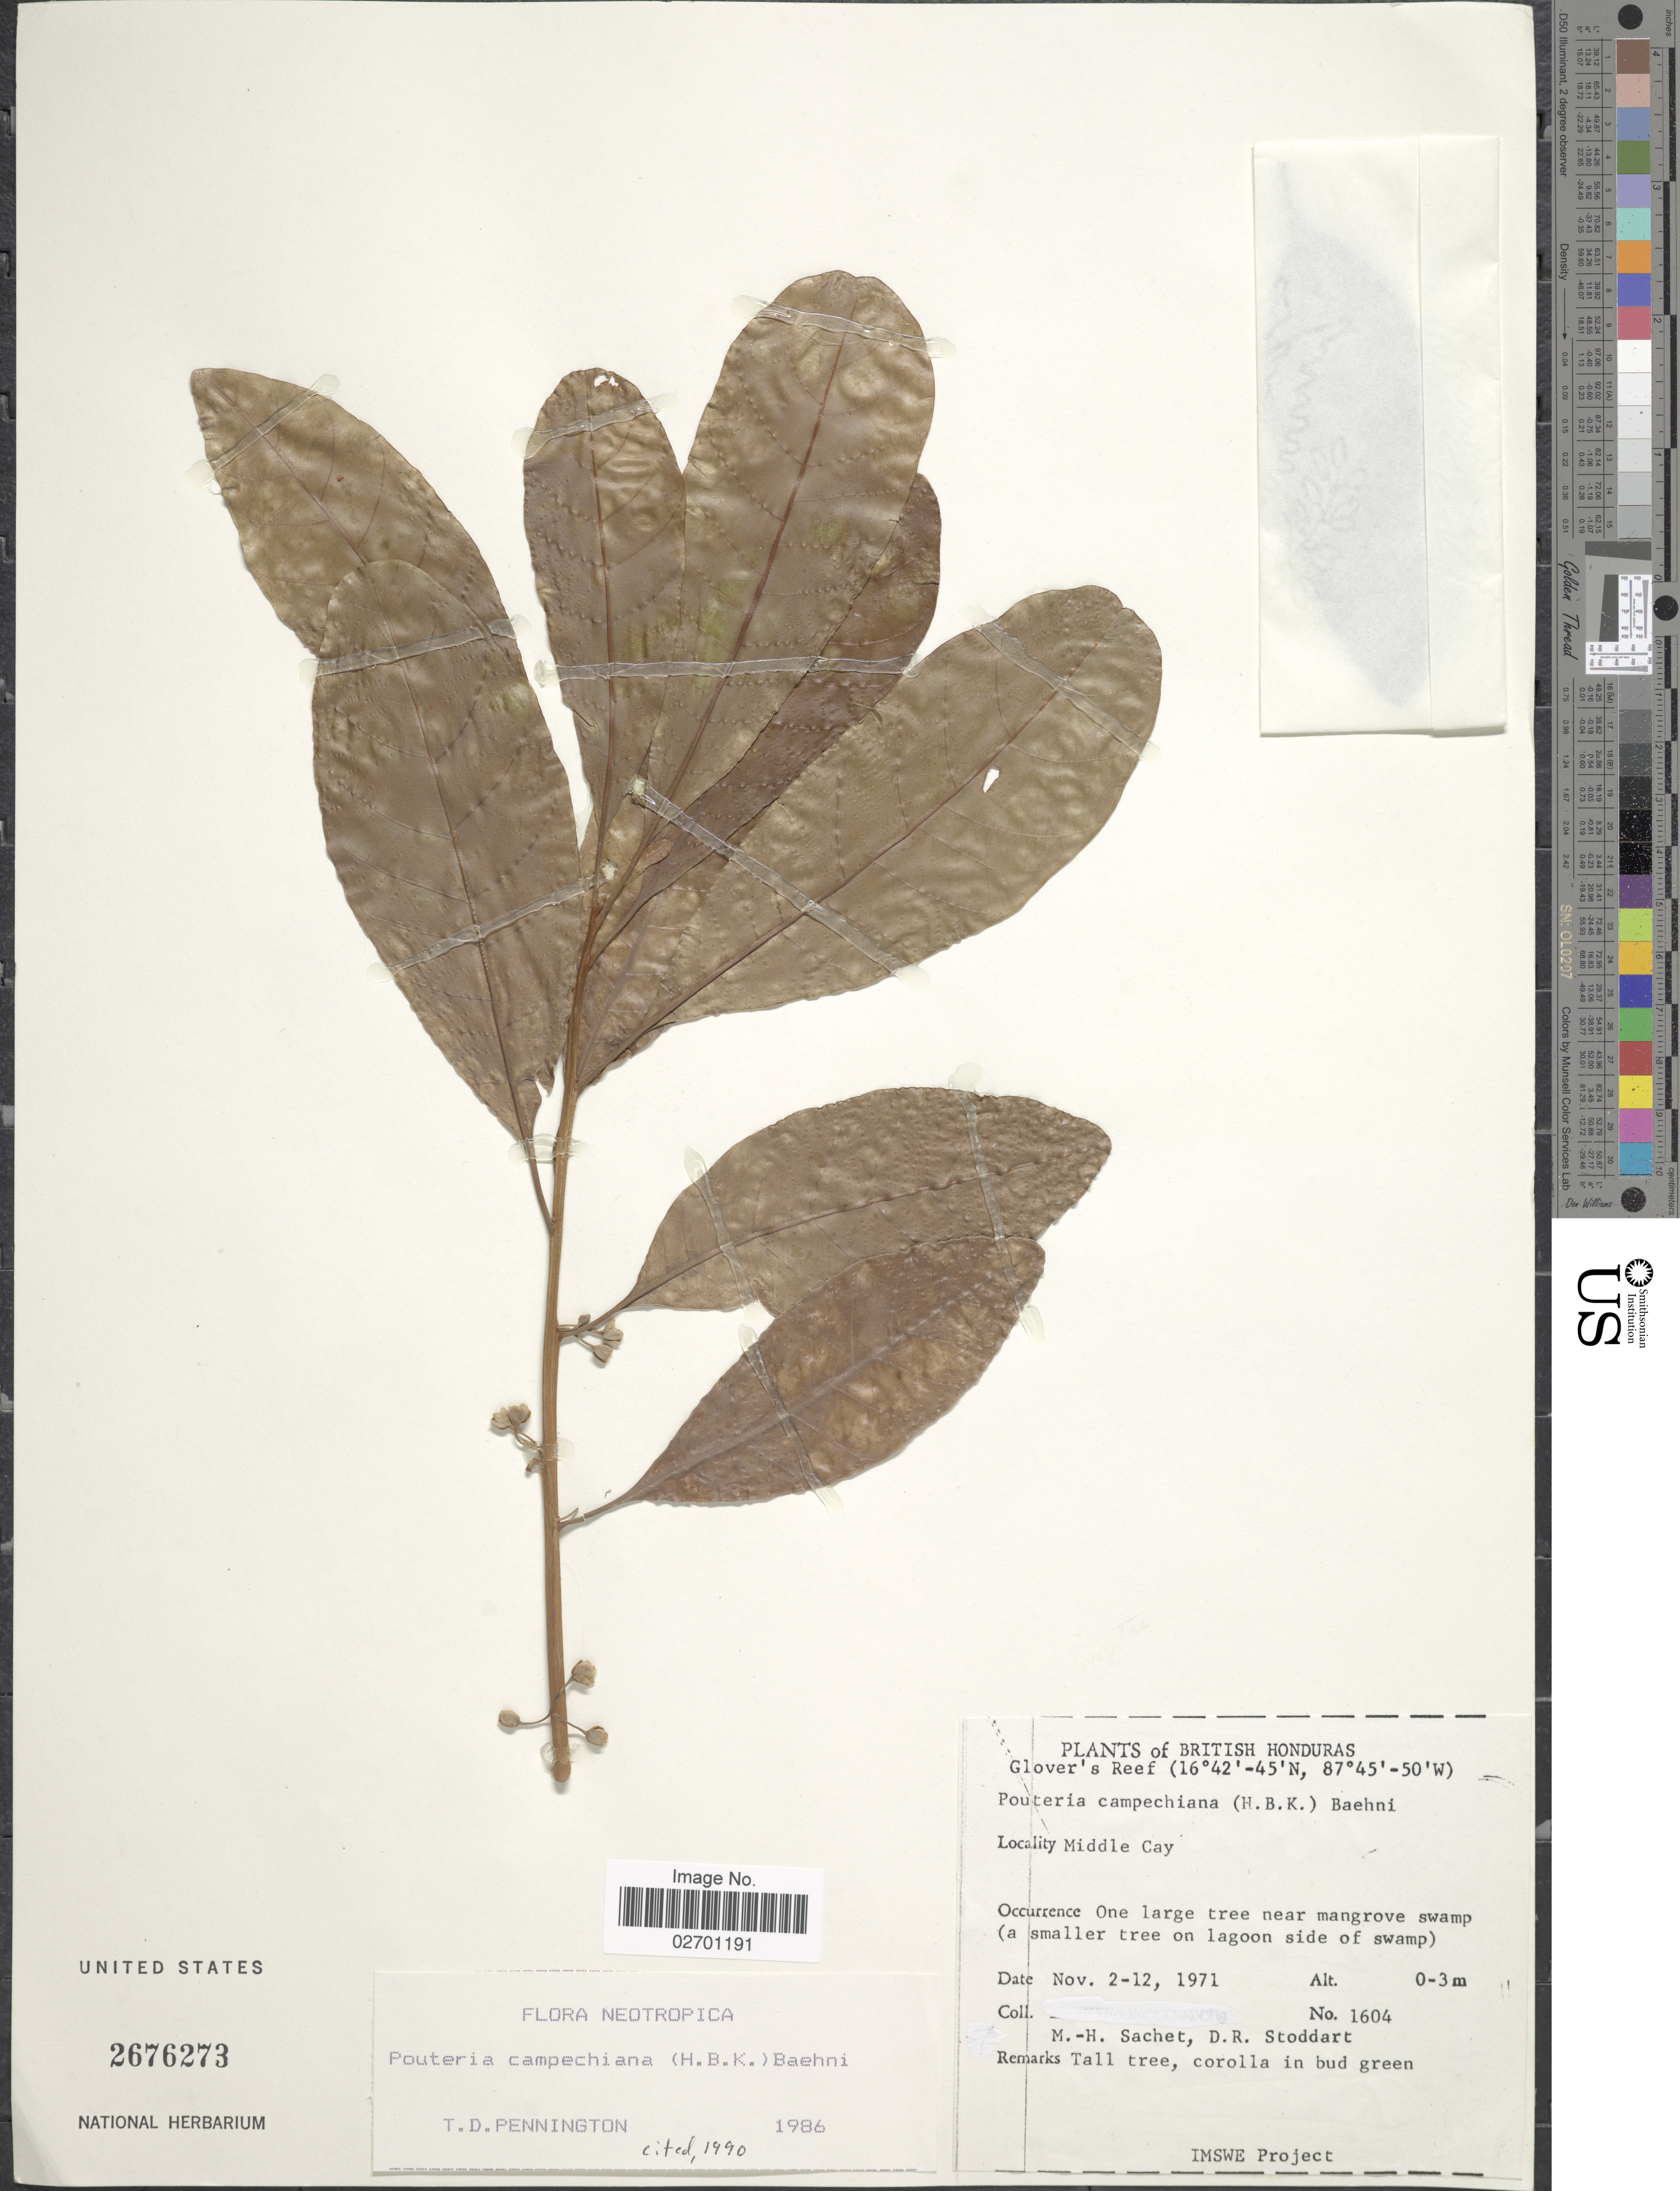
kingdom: Plantae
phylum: Tracheophyta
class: Magnoliopsida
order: Ericales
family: Sapotaceae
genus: Pouteria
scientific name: Pouteria campechiana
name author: (Kunth) Baehni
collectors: M.-H. Sachet & D. R. Stoddart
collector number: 1604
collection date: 1971-11-02/1971-11-12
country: Belize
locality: British Honduras, Glover's Reef, Middle Cay, one large tree near mangrove swamp (a smaller tree on lagoon side of swamp).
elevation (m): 0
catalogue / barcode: US 2676273